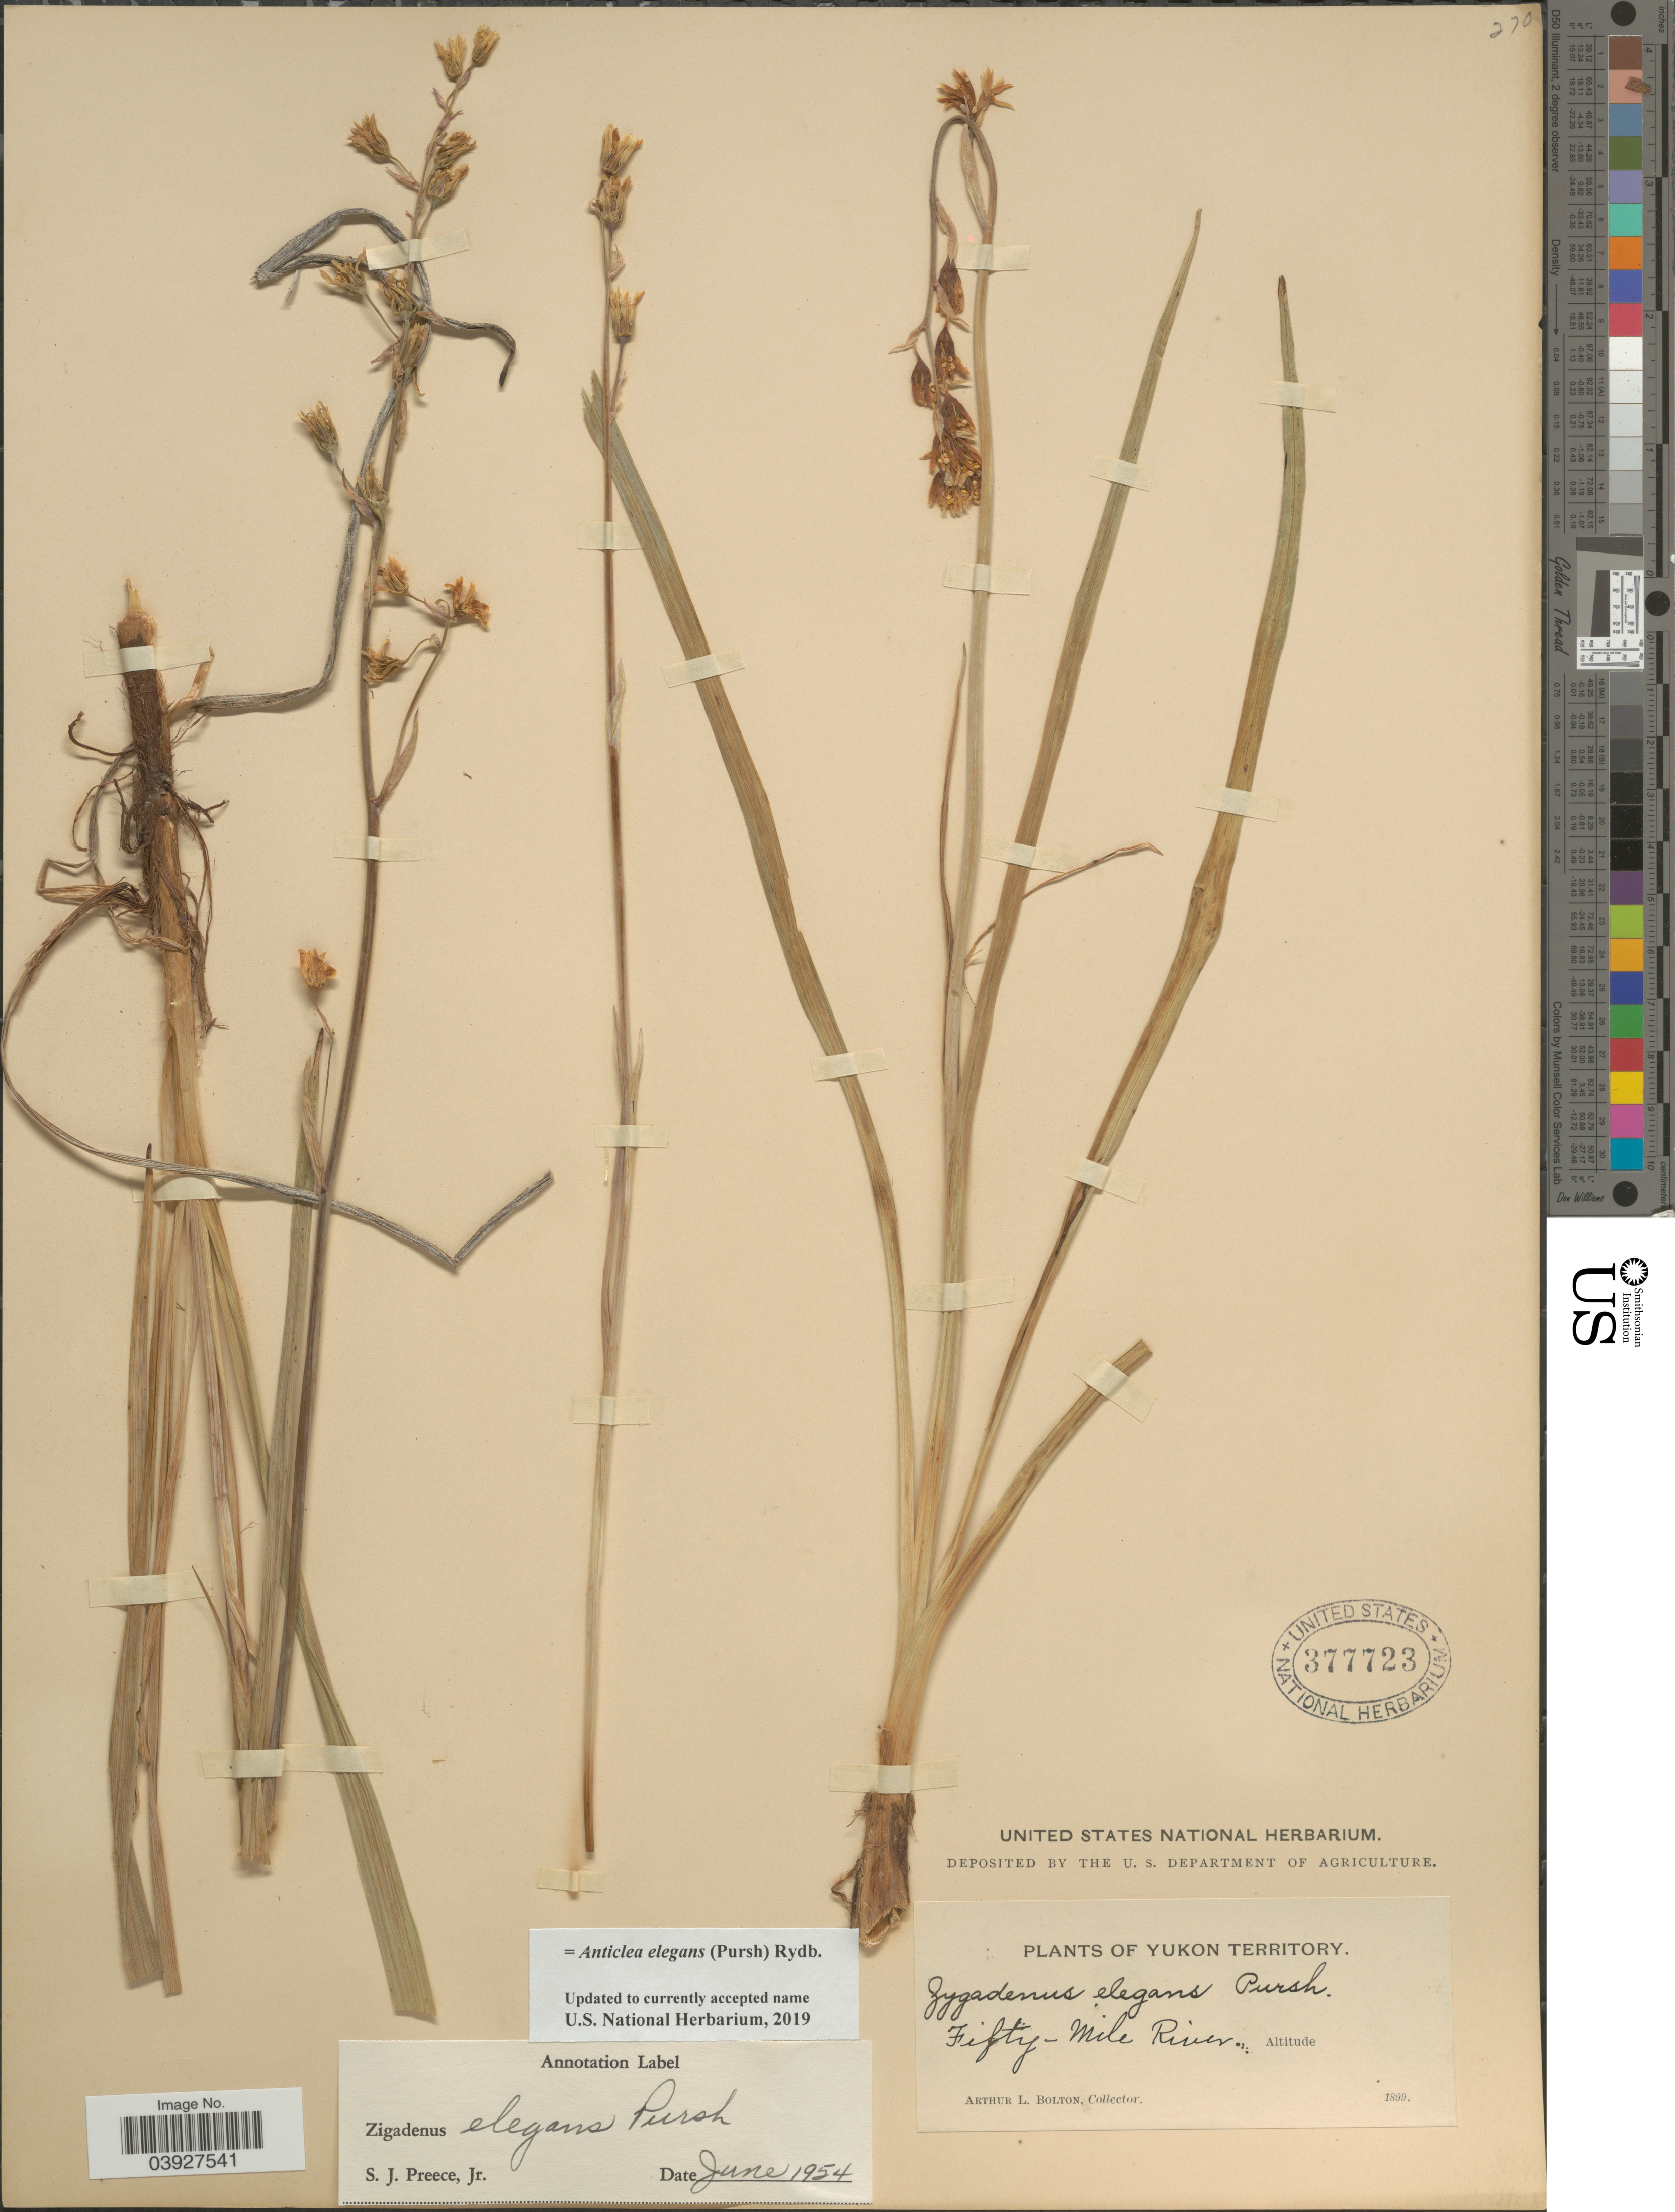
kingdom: Plantae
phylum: Tracheophyta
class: Liliopsida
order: Liliales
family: Melanthiaceae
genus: Anticlea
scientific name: Anticlea elegans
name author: (Pursh) Rydb.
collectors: A. Bolton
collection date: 1899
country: Canada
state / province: Yukon Territory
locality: Fifty-Mile River.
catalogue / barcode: US 377723